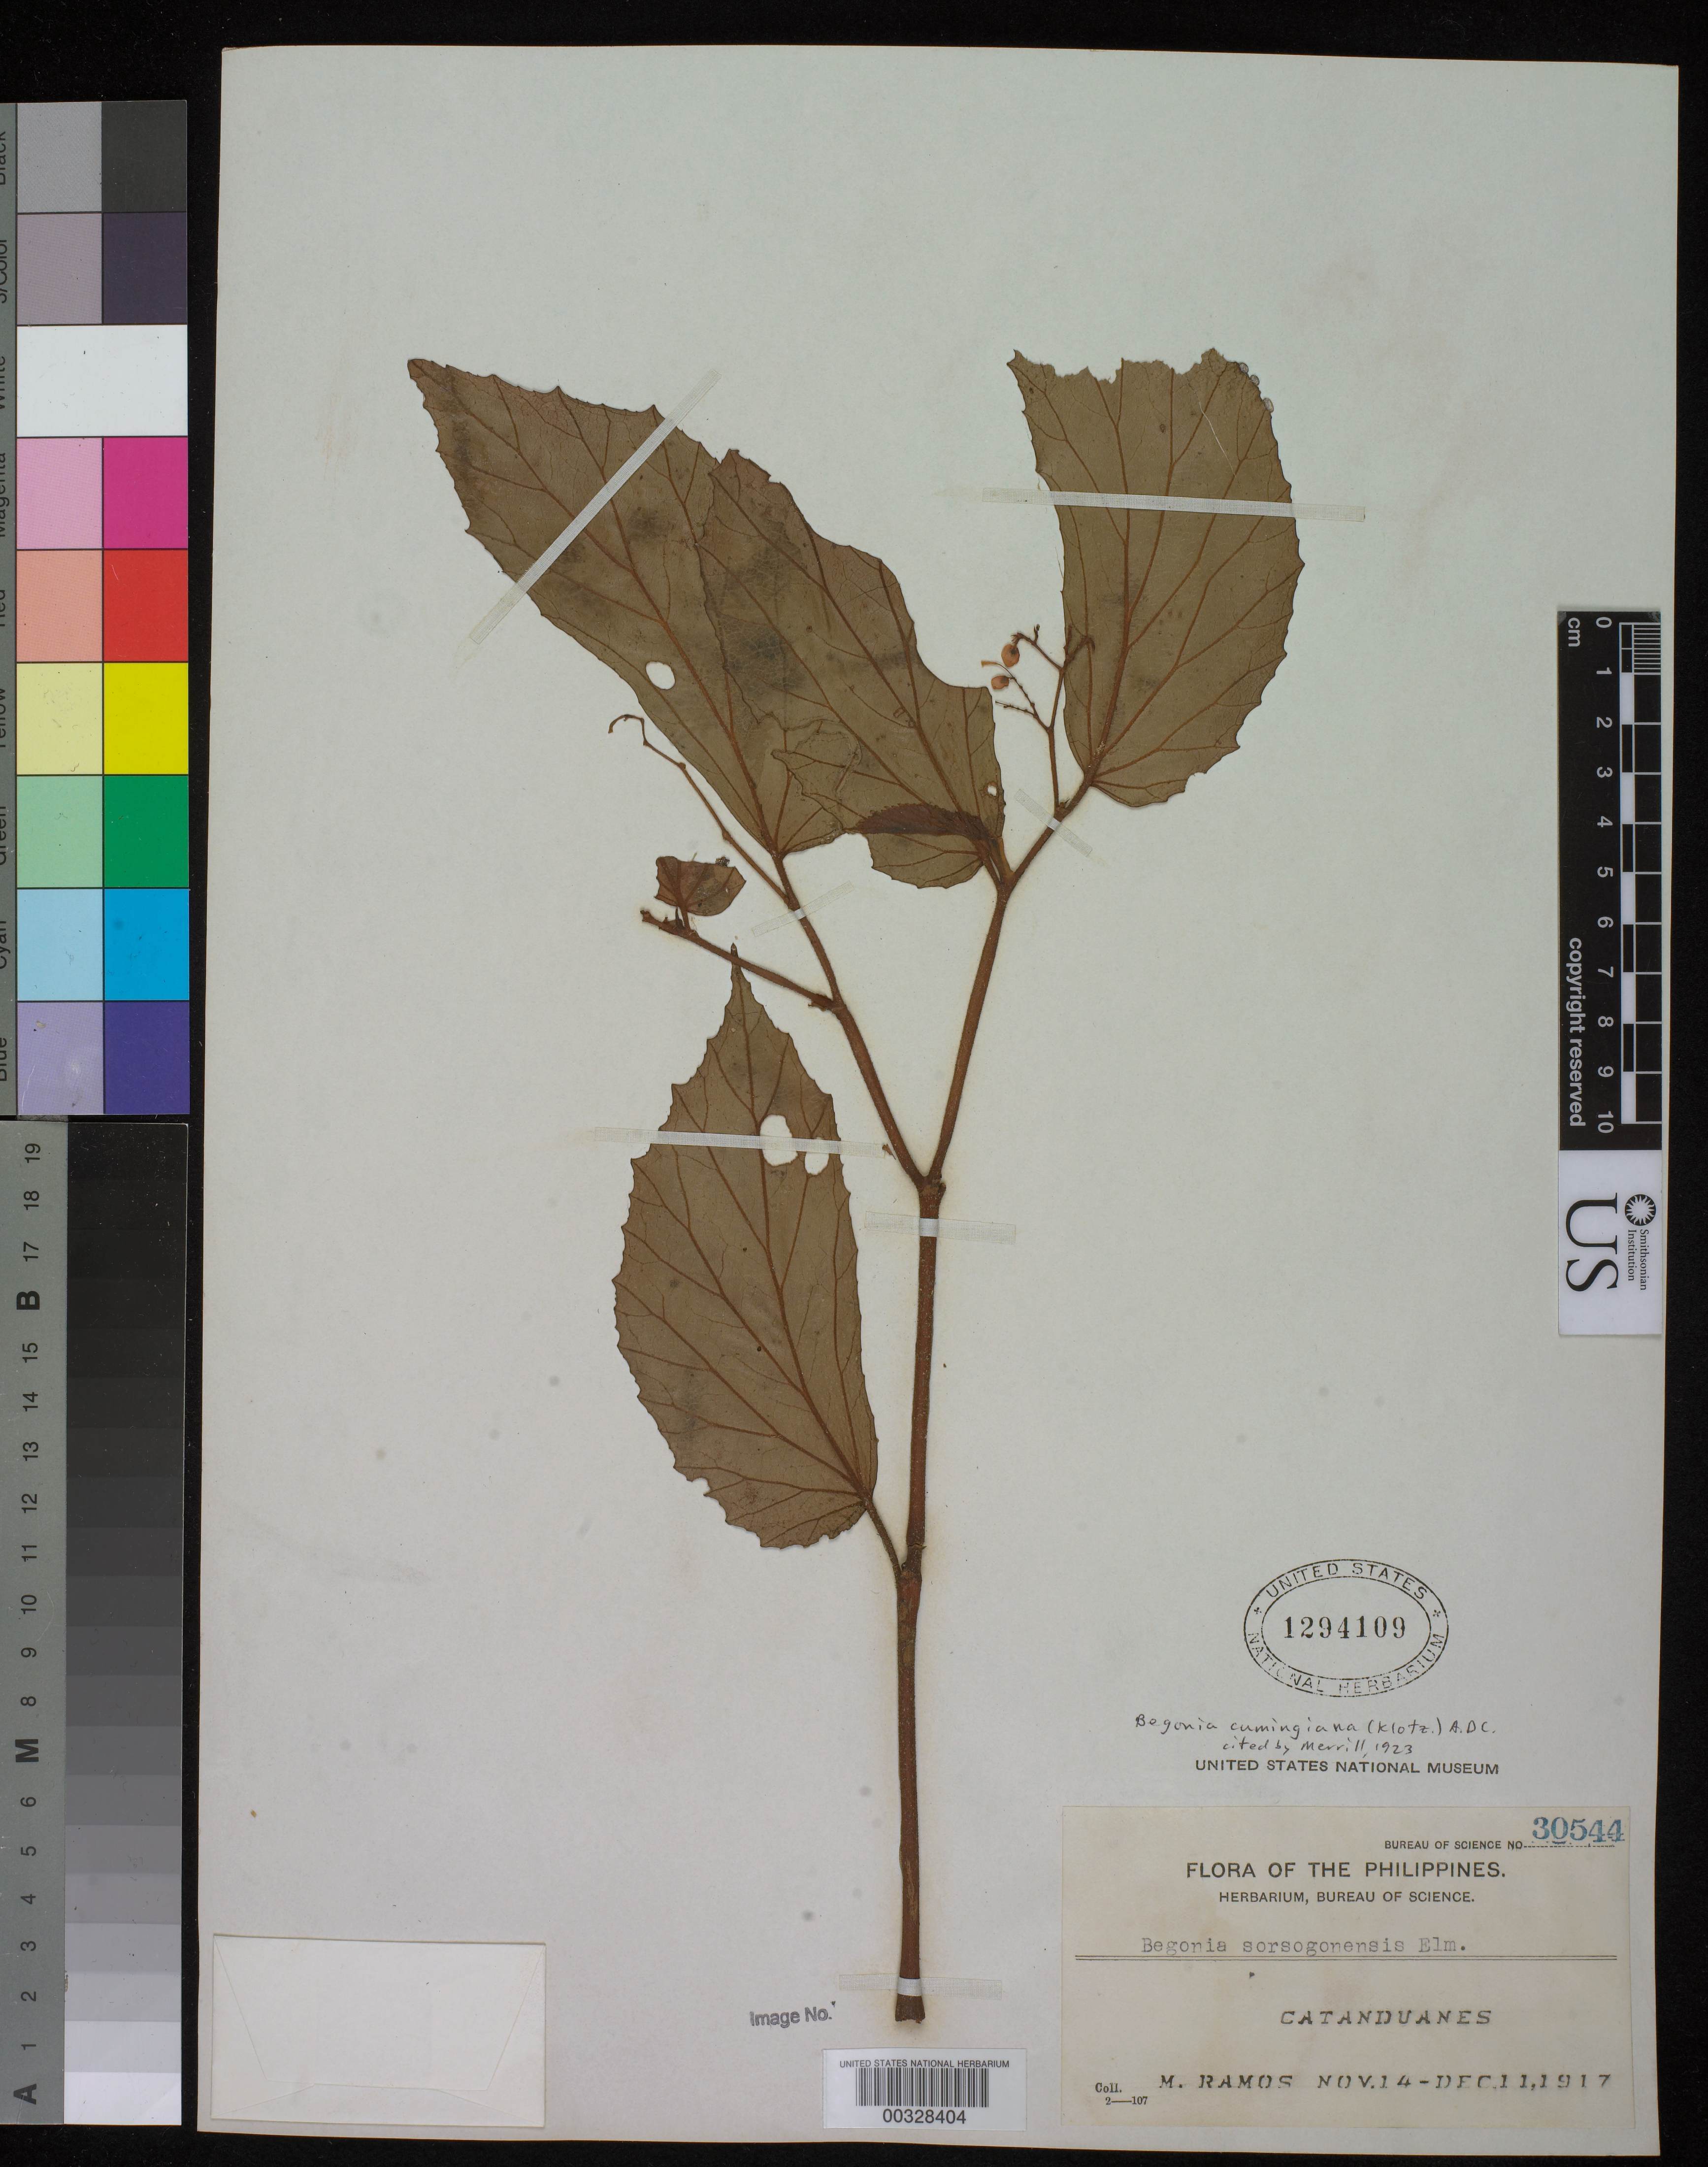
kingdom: Plantae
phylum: Tracheophyta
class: Magnoliopsida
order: Cucurbitales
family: Begoniaceae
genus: Begonia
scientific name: Begonia cumingiana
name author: (Klotzsch) A. DC.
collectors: M. Ramos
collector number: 30544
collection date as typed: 14 Nov 1917 to 11 Dec 1917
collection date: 1917-11-14/1917-12-11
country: Philippines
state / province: Bicol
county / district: Catanduanes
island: Catanduanes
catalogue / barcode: US 1294109